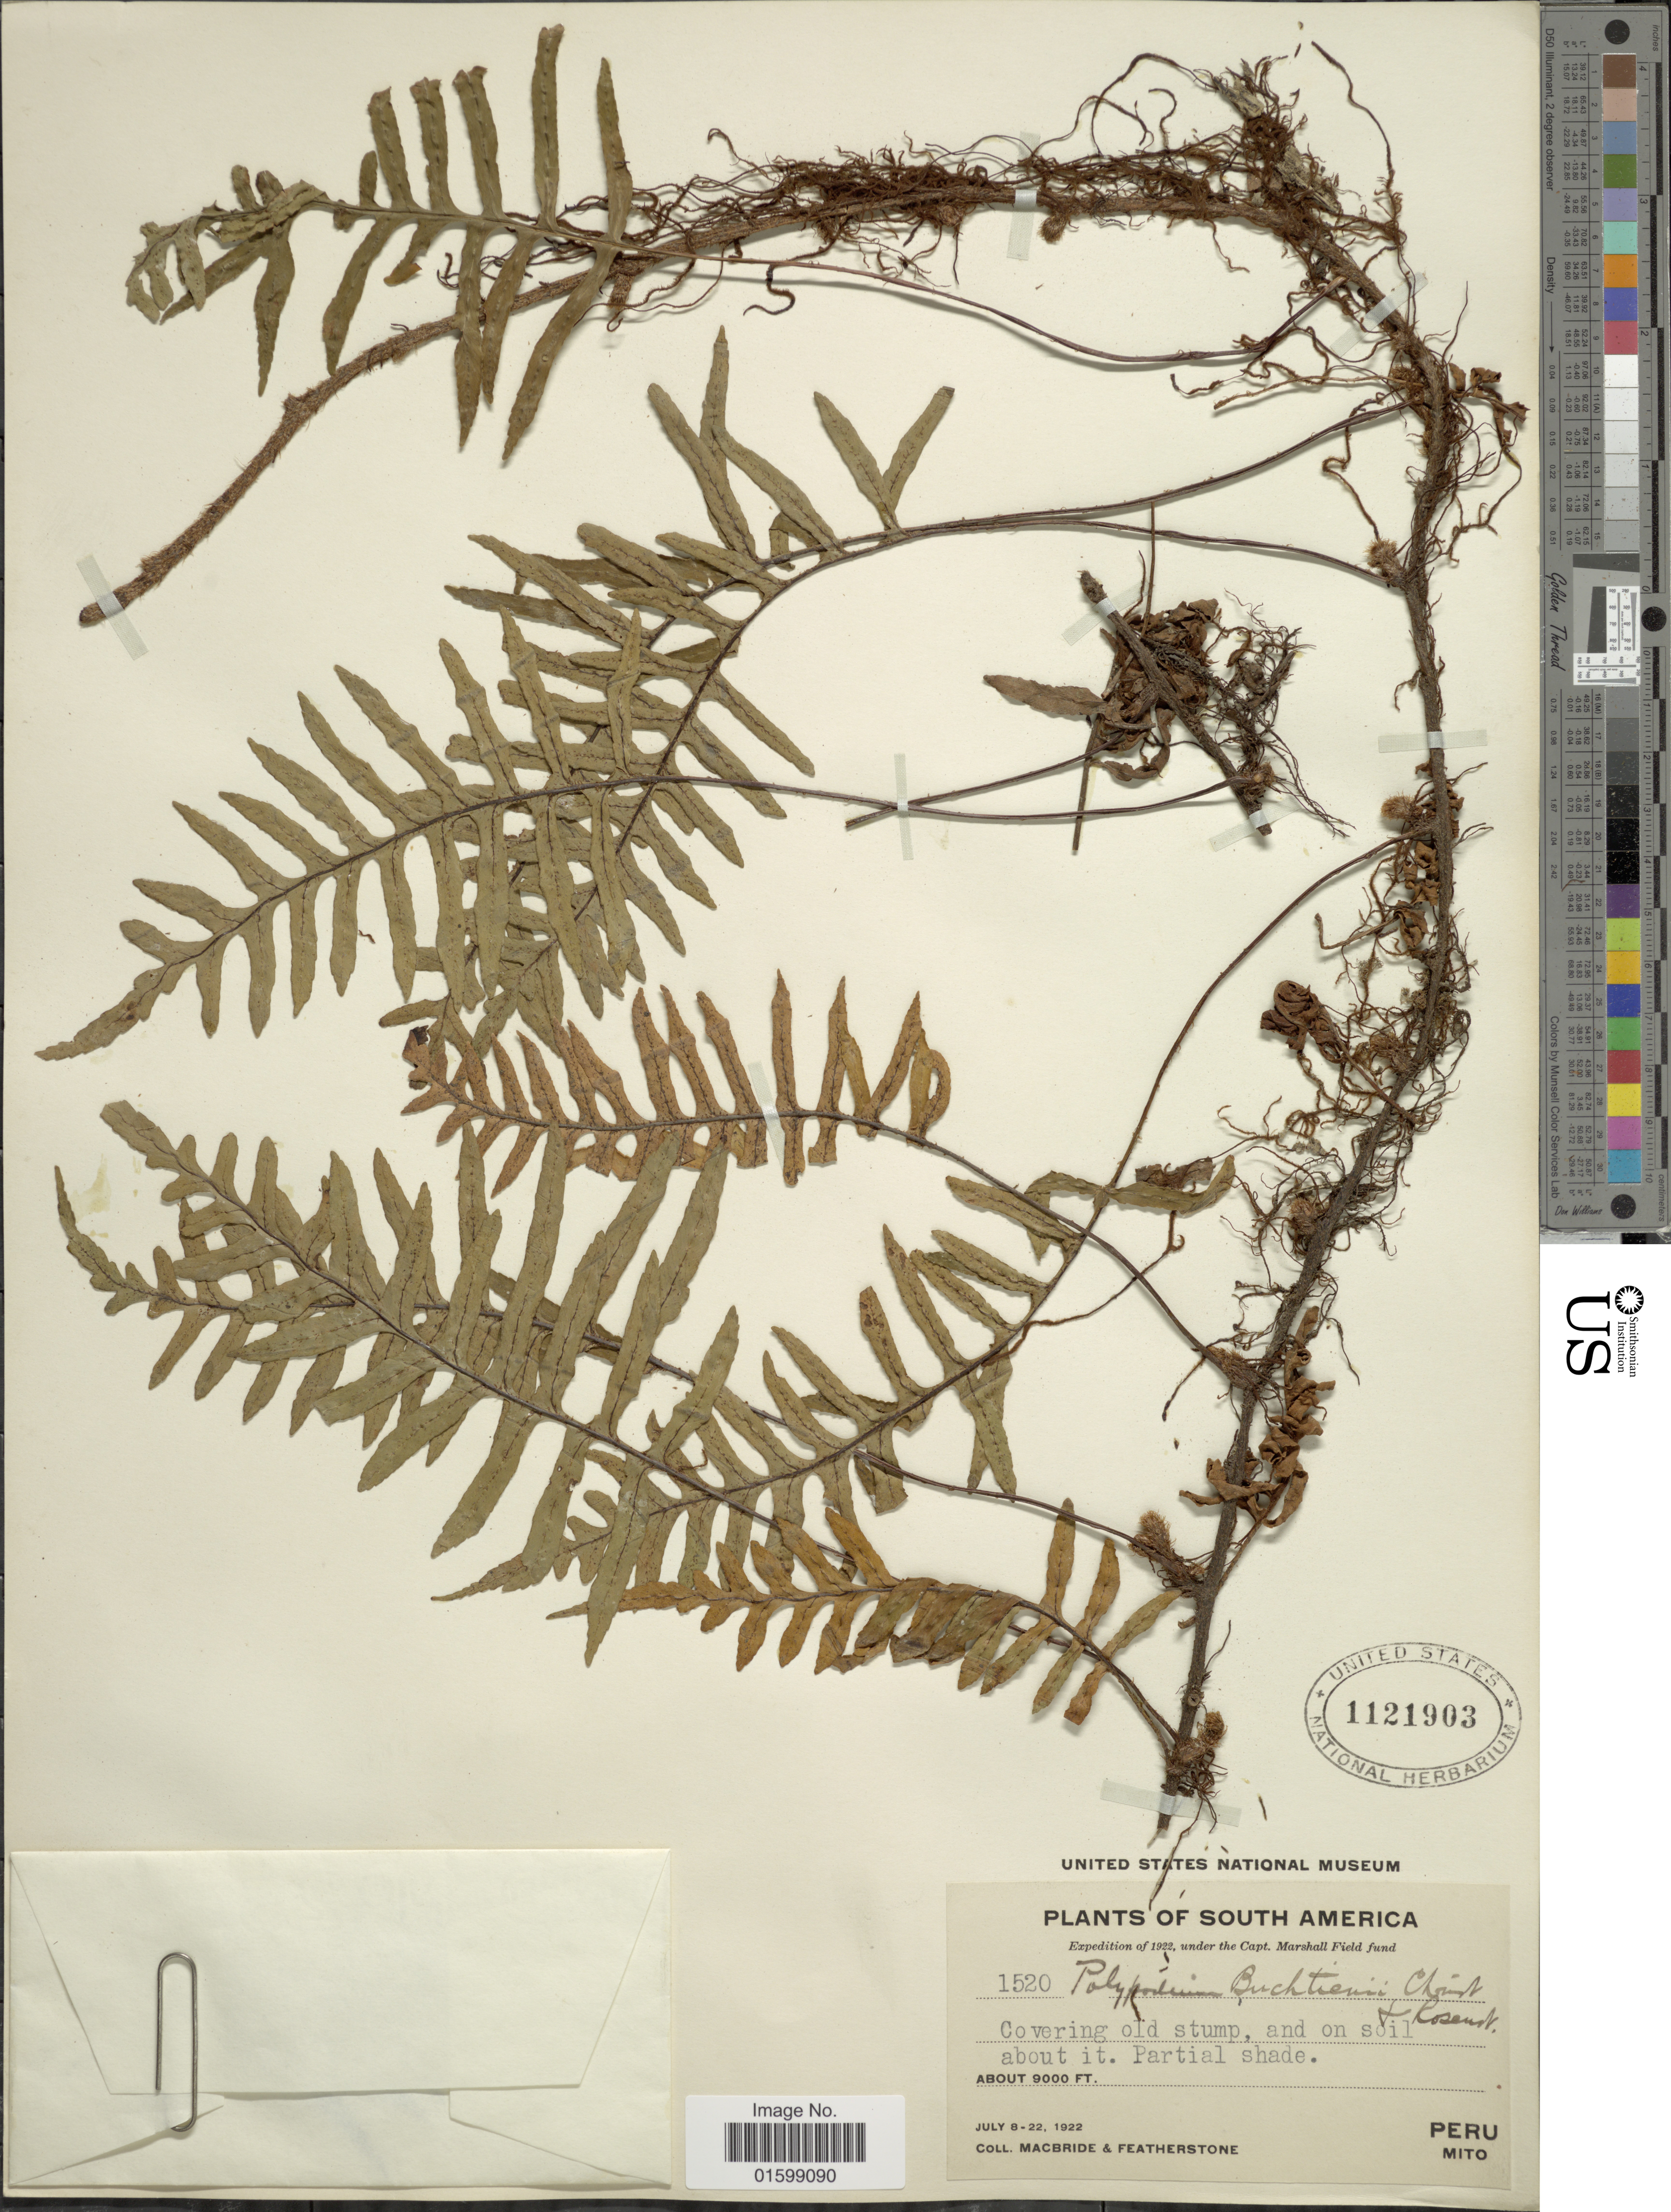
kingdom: Plantae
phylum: Tracheophyta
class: Polypodiopsida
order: Polypodiales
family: Polypodiaceae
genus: Pleopeltis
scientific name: Pleopeltis buchtienii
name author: (Christ & Rosenst.) A.R. Sm.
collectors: Macbride, -- & -. Featherstone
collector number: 1520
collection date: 1922-07-08/1922-07-22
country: Peru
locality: South America, covering old stump, and on soil about it, partial shade, Mito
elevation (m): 2743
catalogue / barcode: US 1121903